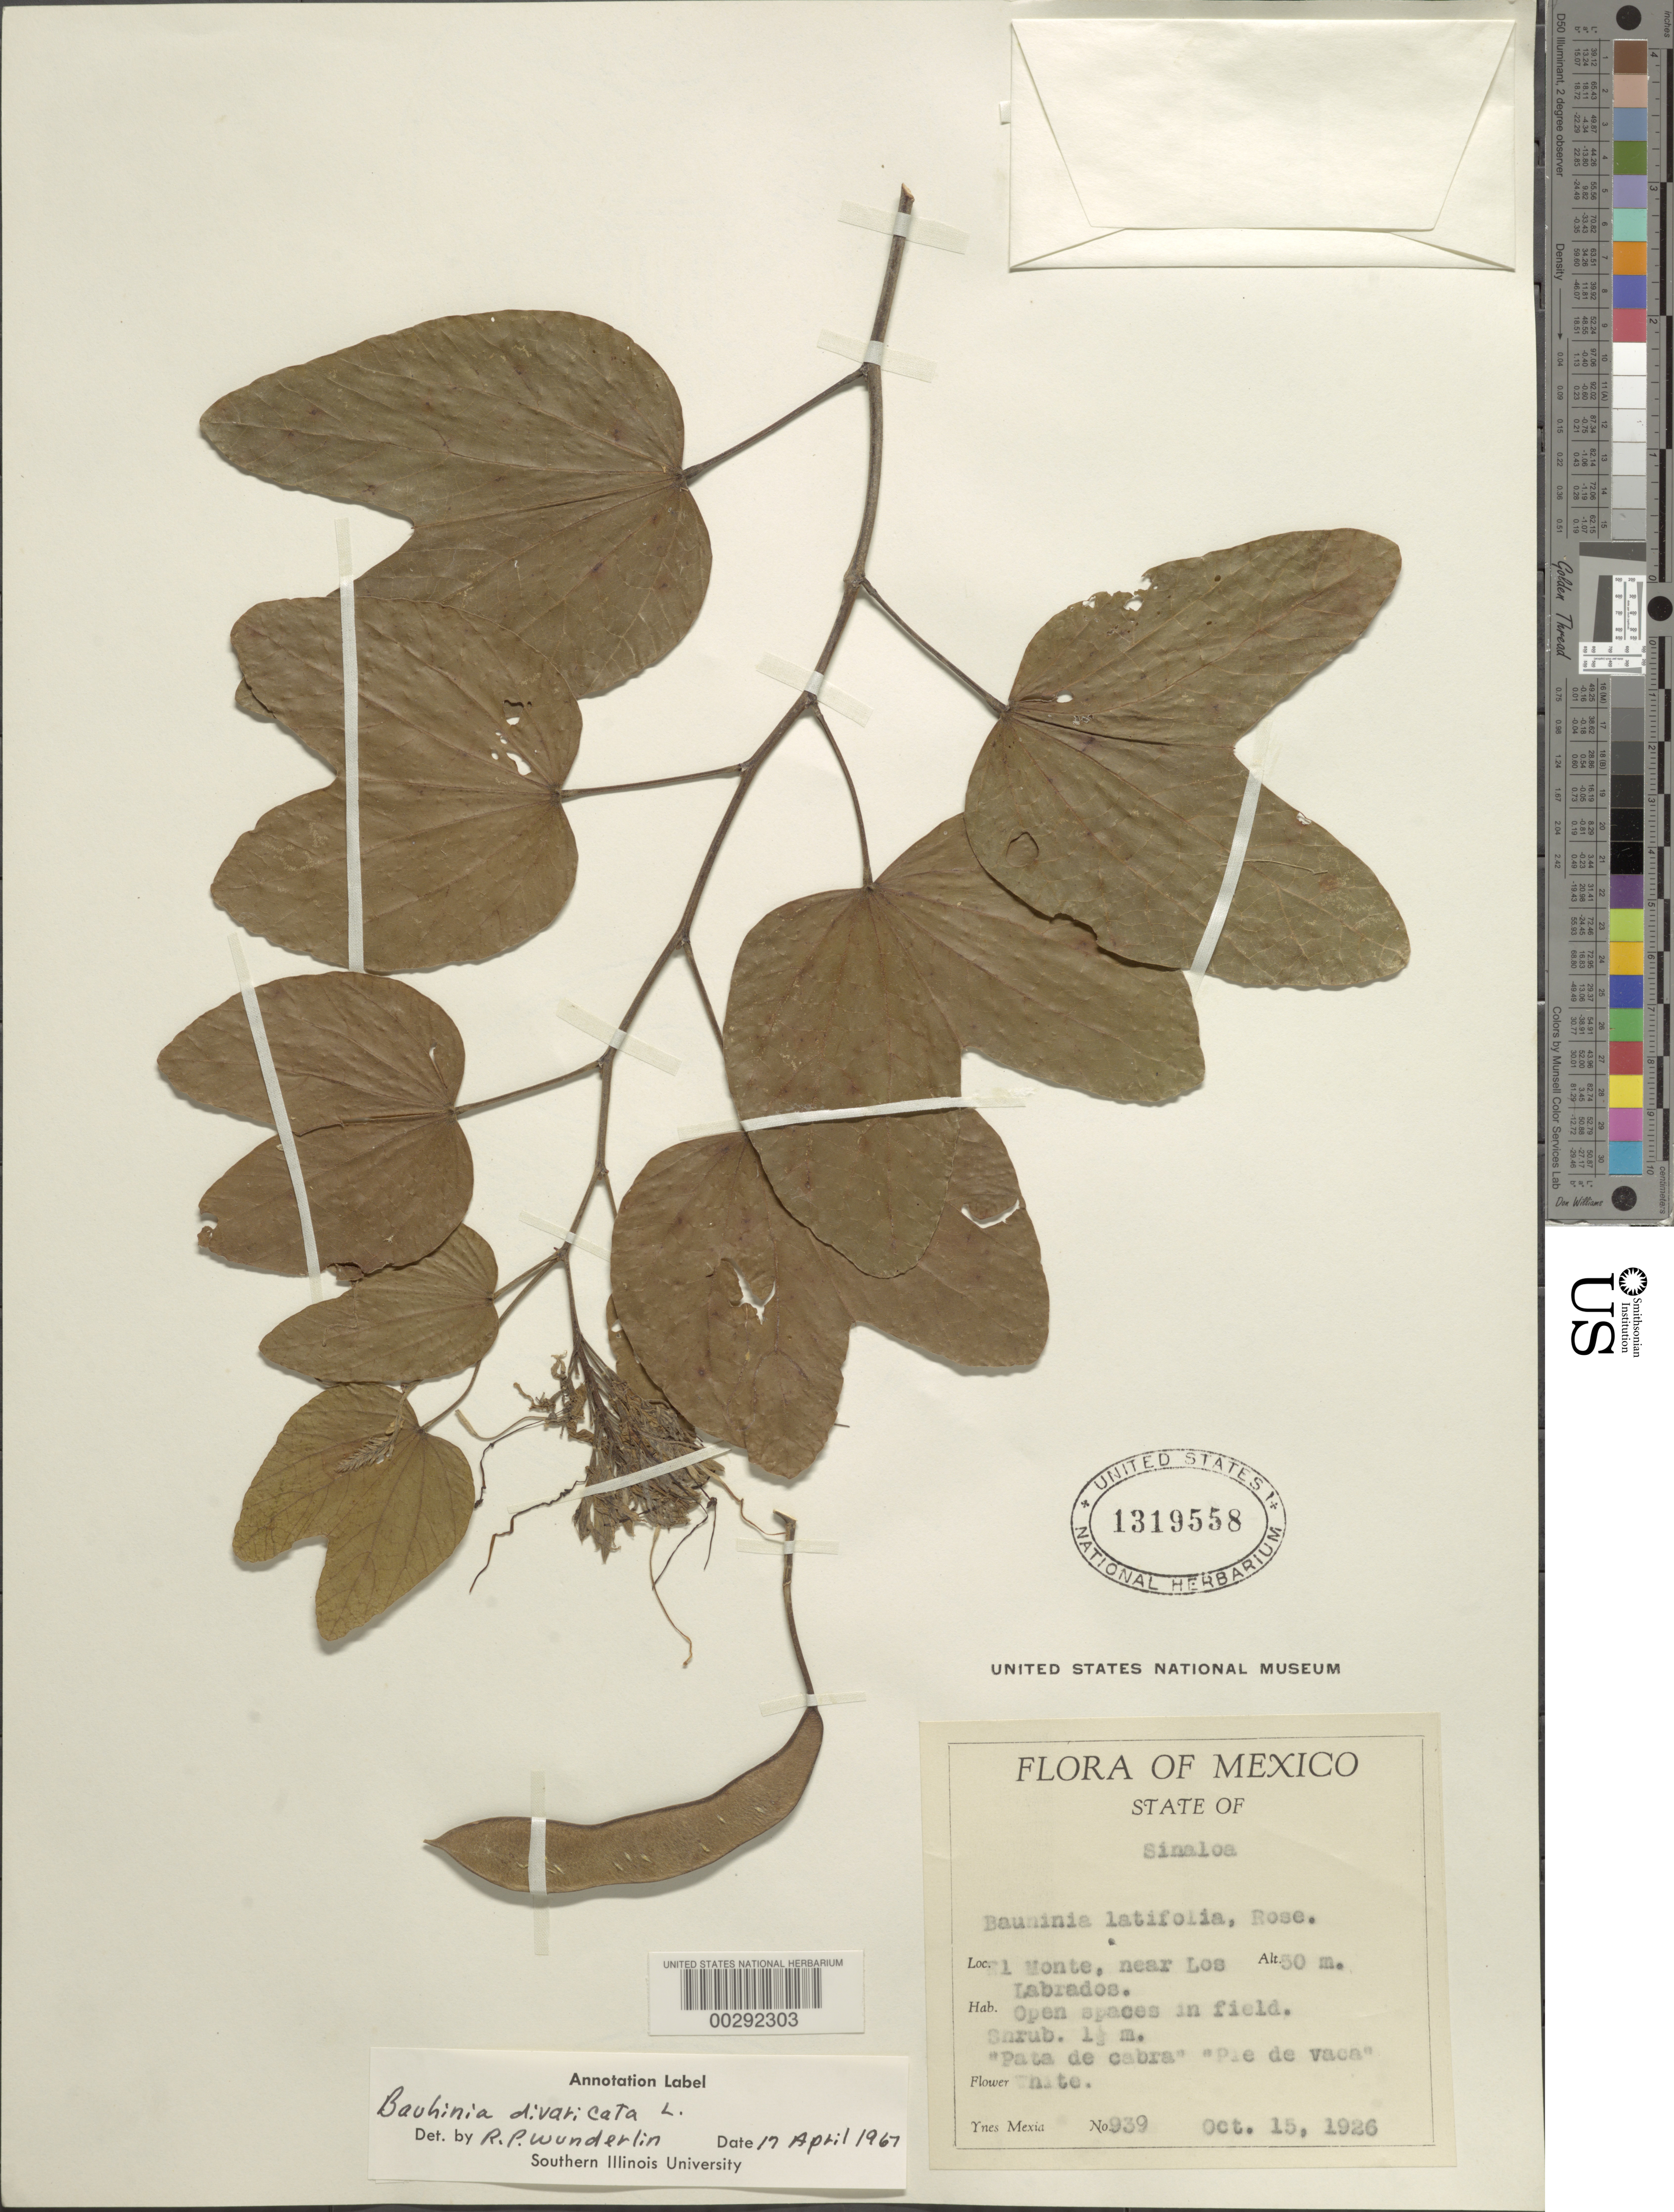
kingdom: Plantae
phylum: Tracheophyta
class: Magnoliopsida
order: Fabales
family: Fabaceae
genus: Bauhinia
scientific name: Bauhinia divaricata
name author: L.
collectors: Y. Mexia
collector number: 939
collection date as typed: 15 Oct 1926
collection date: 1926-10-15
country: Mexico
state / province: Sinaloa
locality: El monte, near los labrados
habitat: Open space in field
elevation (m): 50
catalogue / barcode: US 1319558